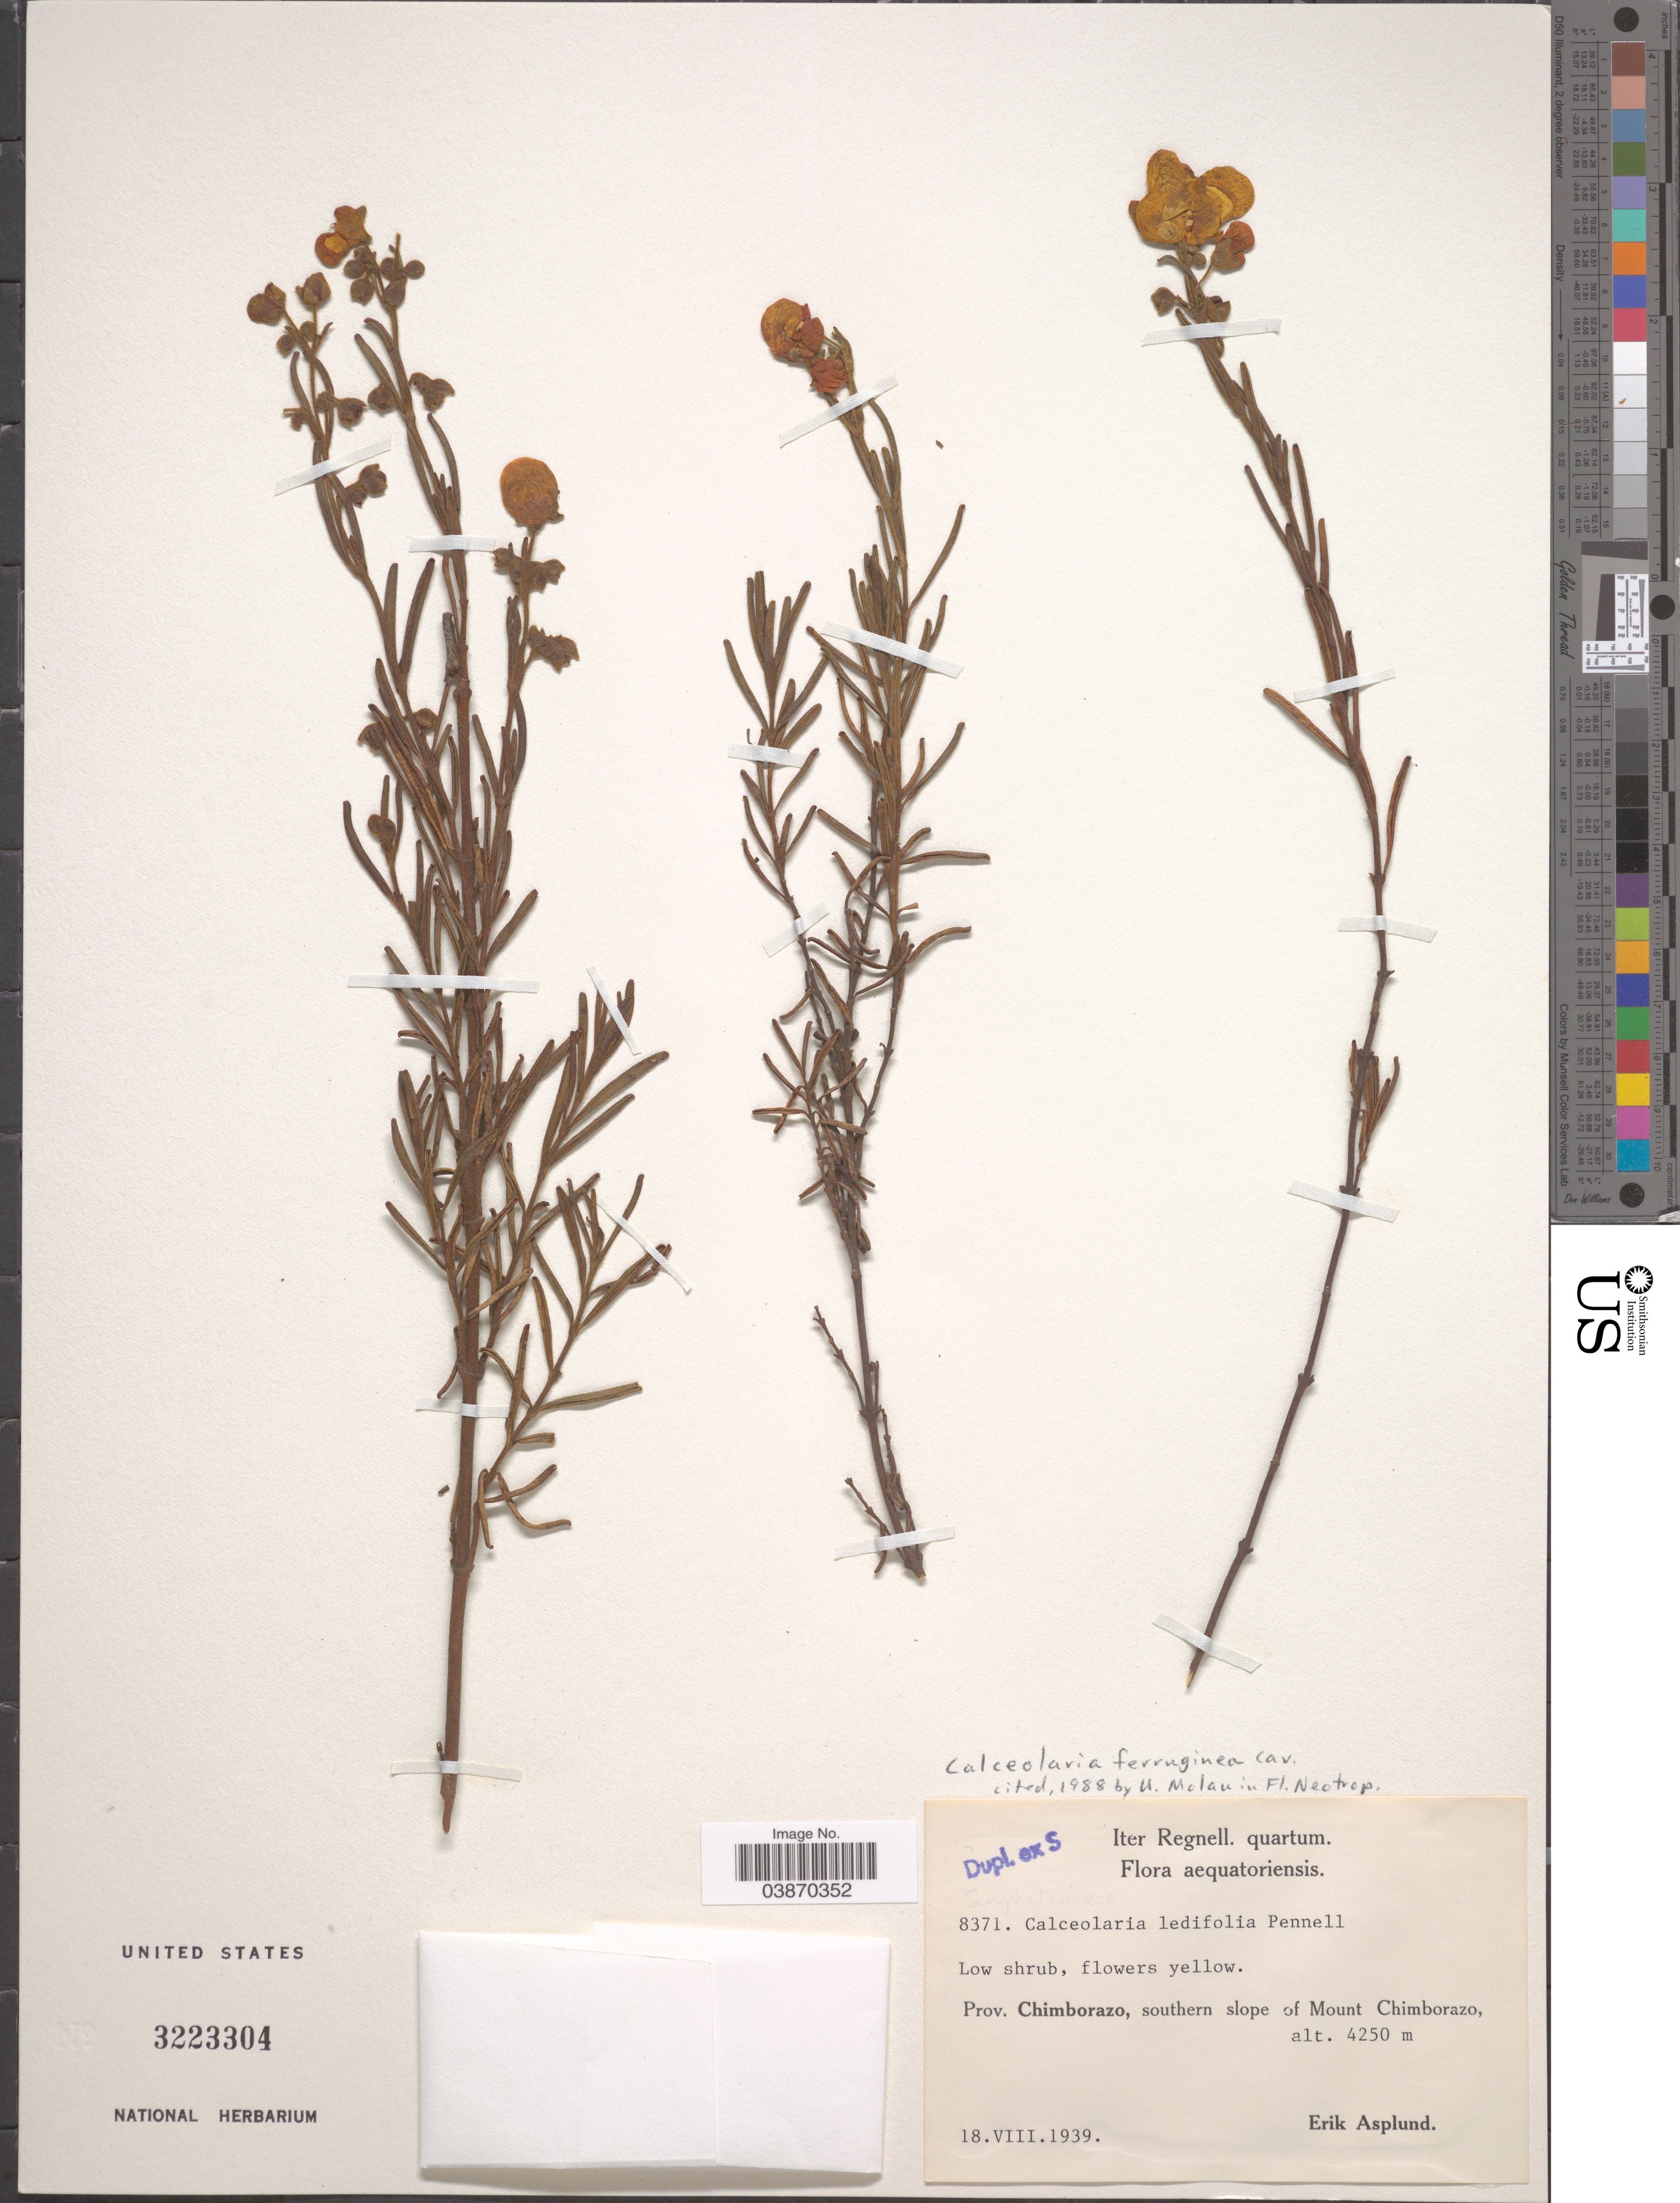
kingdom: Plantae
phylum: Tracheophyta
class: Magnoliopsida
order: Lamiales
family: Calceolariaceae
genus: Calceolaria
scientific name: Calceolaria ferruginea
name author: Cav.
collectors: E. Asplund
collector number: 8371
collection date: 1939-08-18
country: Ecuador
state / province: Chimborazo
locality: Southern slope of Mount Chimborazo.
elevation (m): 4250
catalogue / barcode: US 3223304